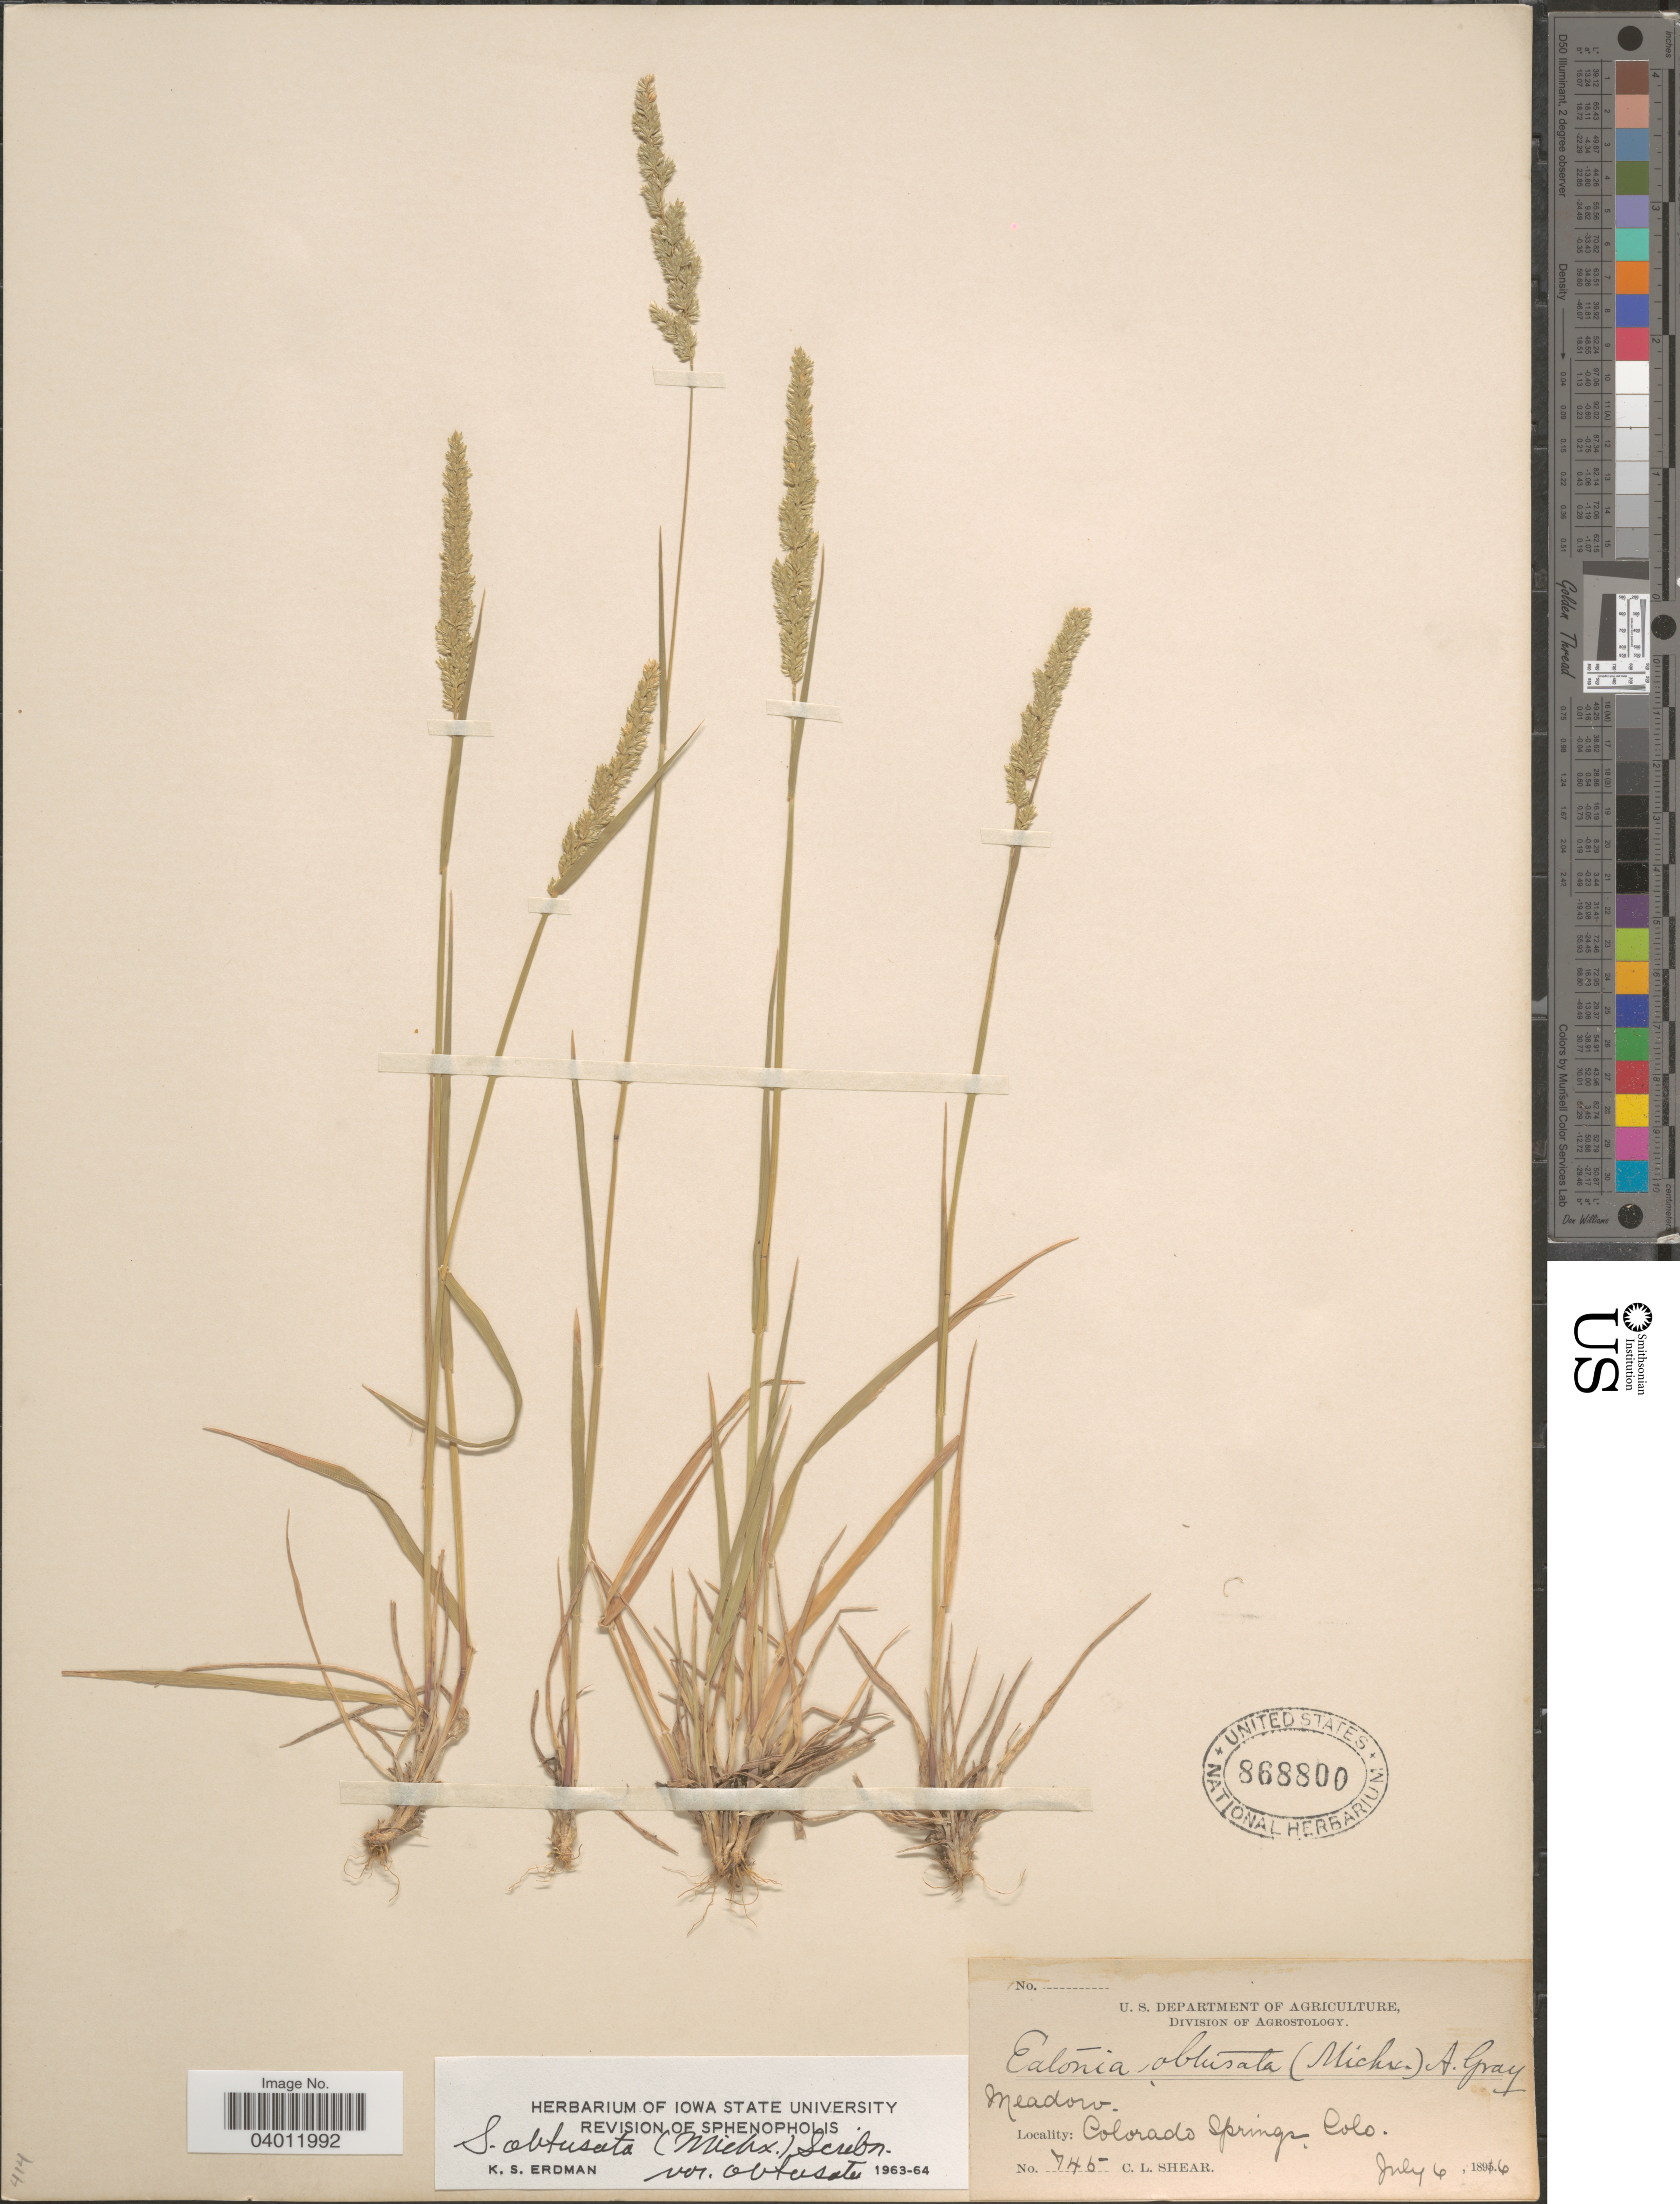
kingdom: Plantae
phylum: Tracheophyta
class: Liliopsida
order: Poales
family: Poaceae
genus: Sphenopholis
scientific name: Sphenopholis obtusata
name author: (Michx.) Scribn.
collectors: C. L. Shear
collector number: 745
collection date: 1896-07-06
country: United States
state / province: Colorado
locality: Colorado Springs.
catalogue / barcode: US 868800